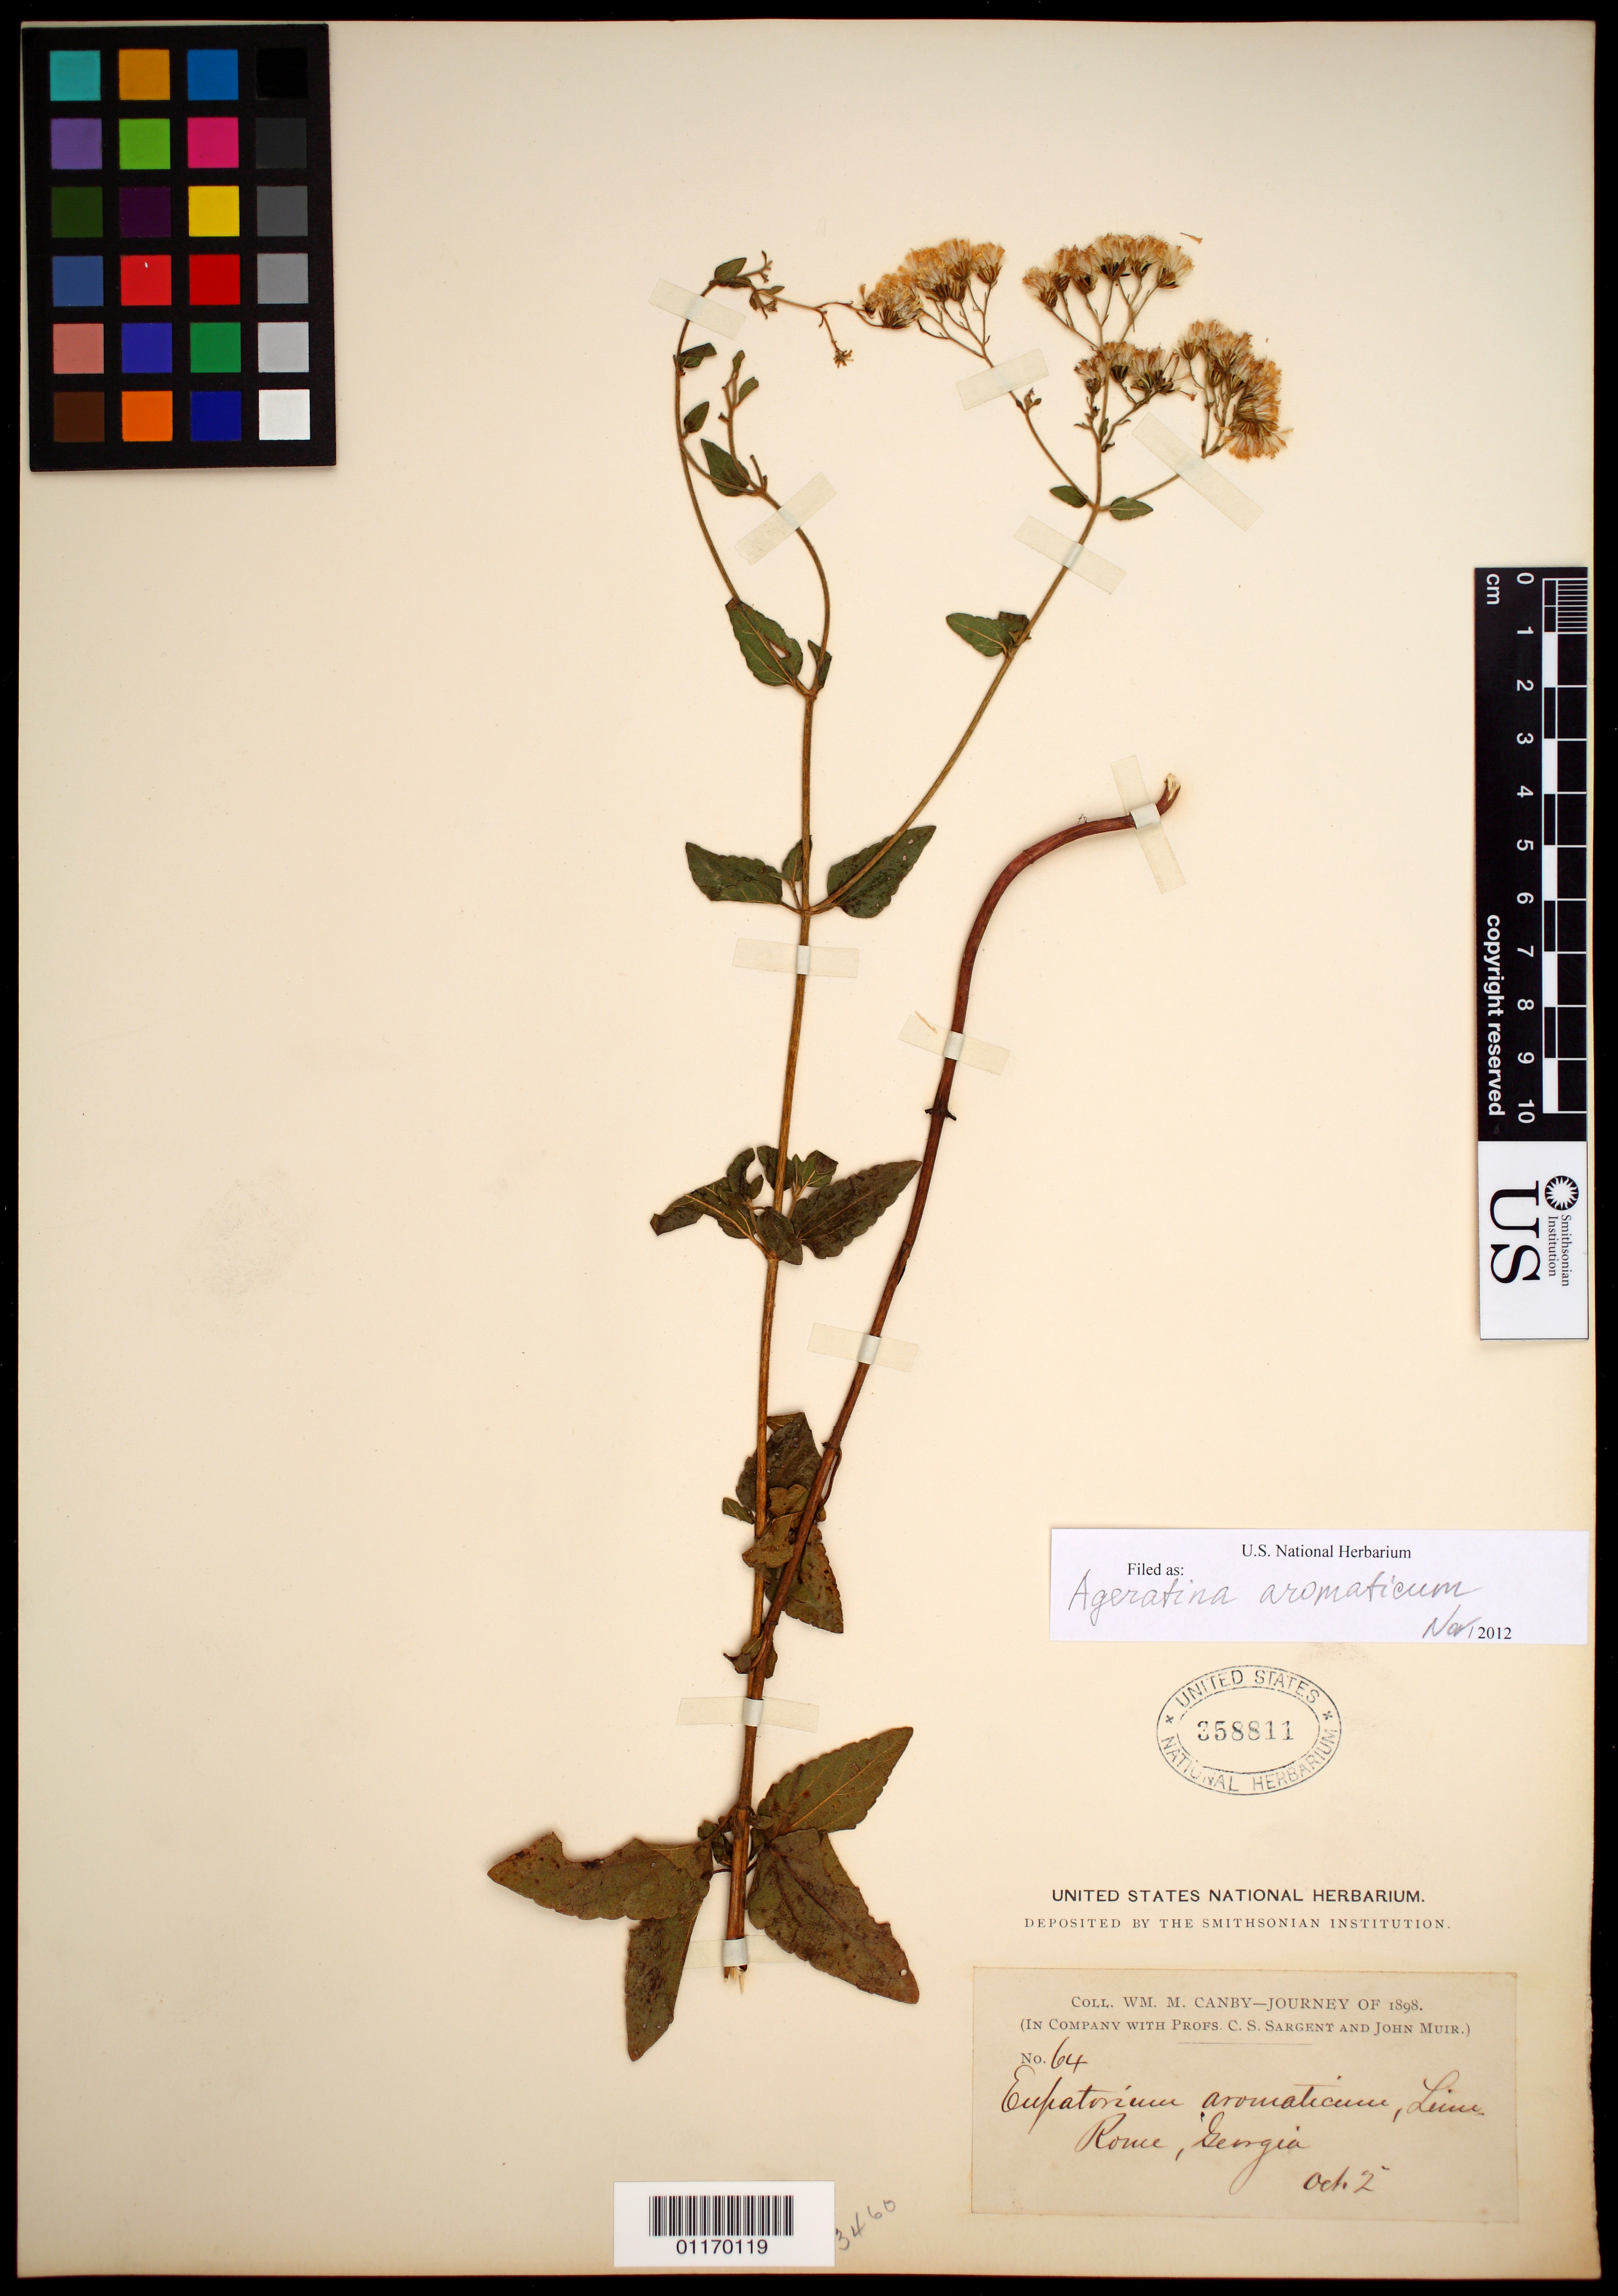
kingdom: Plantae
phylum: Tracheophyta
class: Magnoliopsida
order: Asterales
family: Asteraceae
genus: Ageratina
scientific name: Ageratina aromatica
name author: (L.) Spach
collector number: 64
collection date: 1898-10-02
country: United States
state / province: Georgia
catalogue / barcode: US 358811